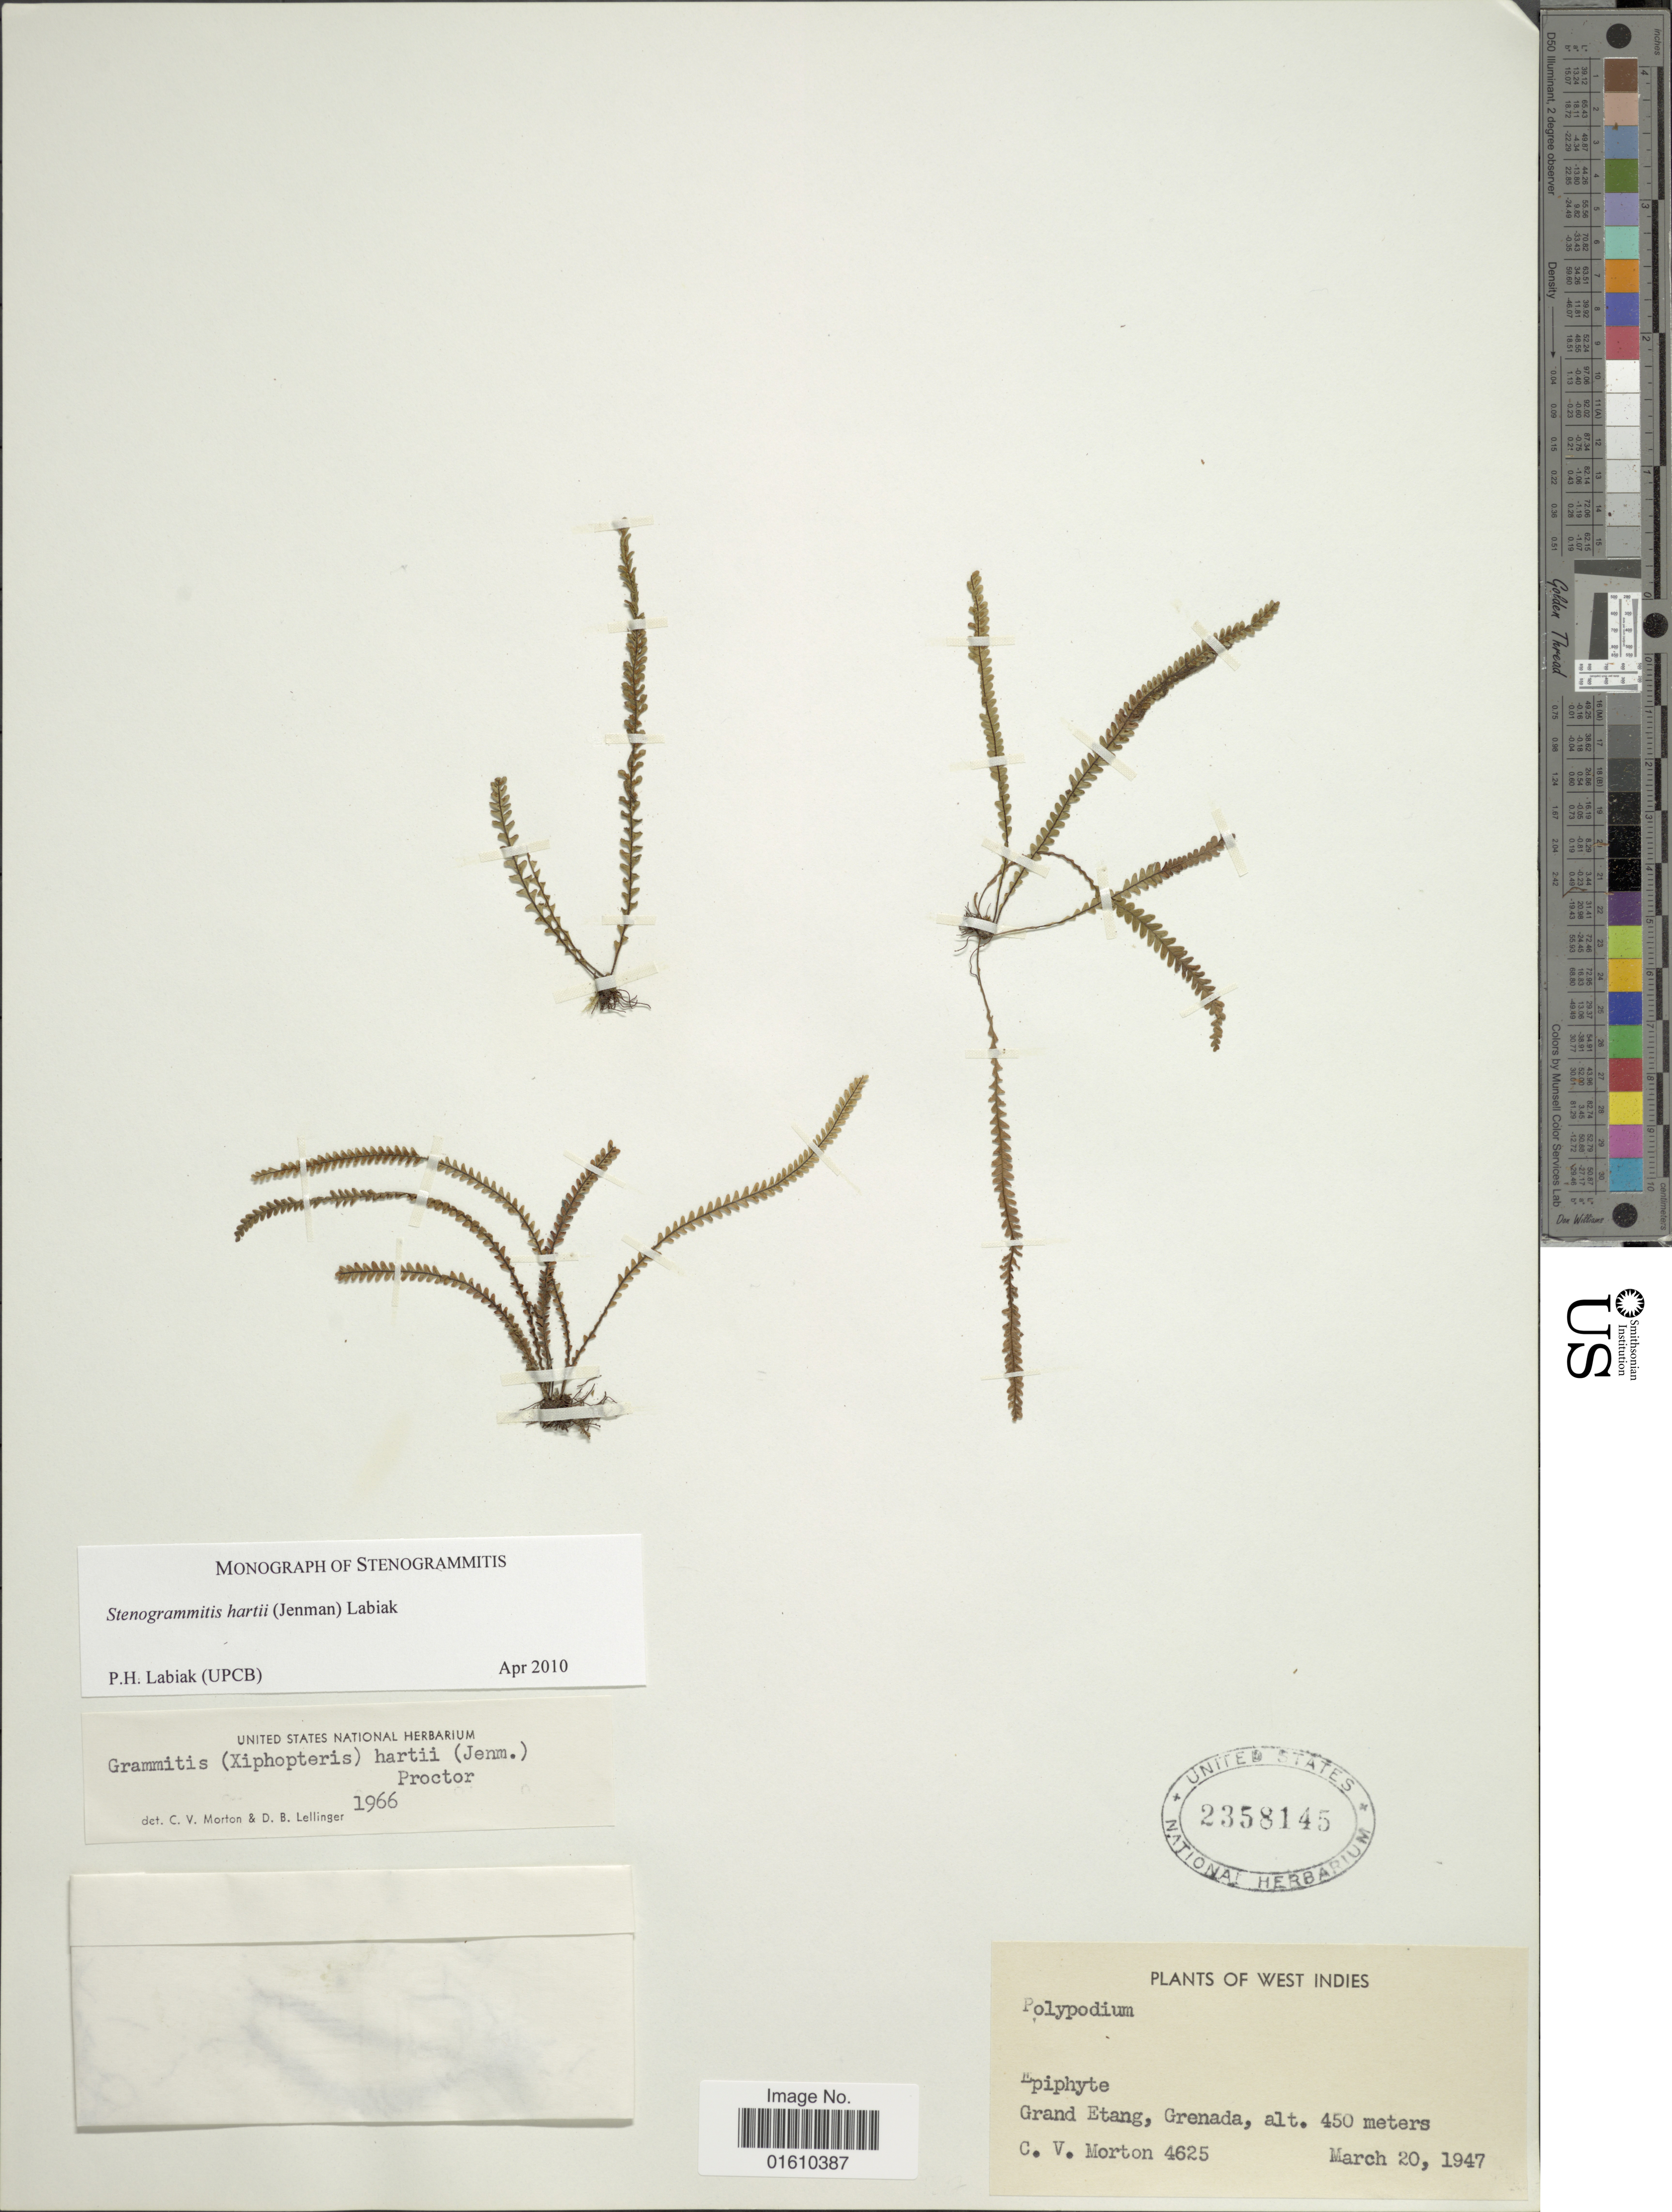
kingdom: Plantae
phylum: Tracheophyta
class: Polypodiopsida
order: Polypodiales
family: Polypodiaceae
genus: Stenogrammitis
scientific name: Stenogrammitis hartii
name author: (Jenman) Labiak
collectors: C. V. Morton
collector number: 4625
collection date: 1947-03-20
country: Grenada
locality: Grand Etang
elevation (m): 450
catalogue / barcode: US 2358145